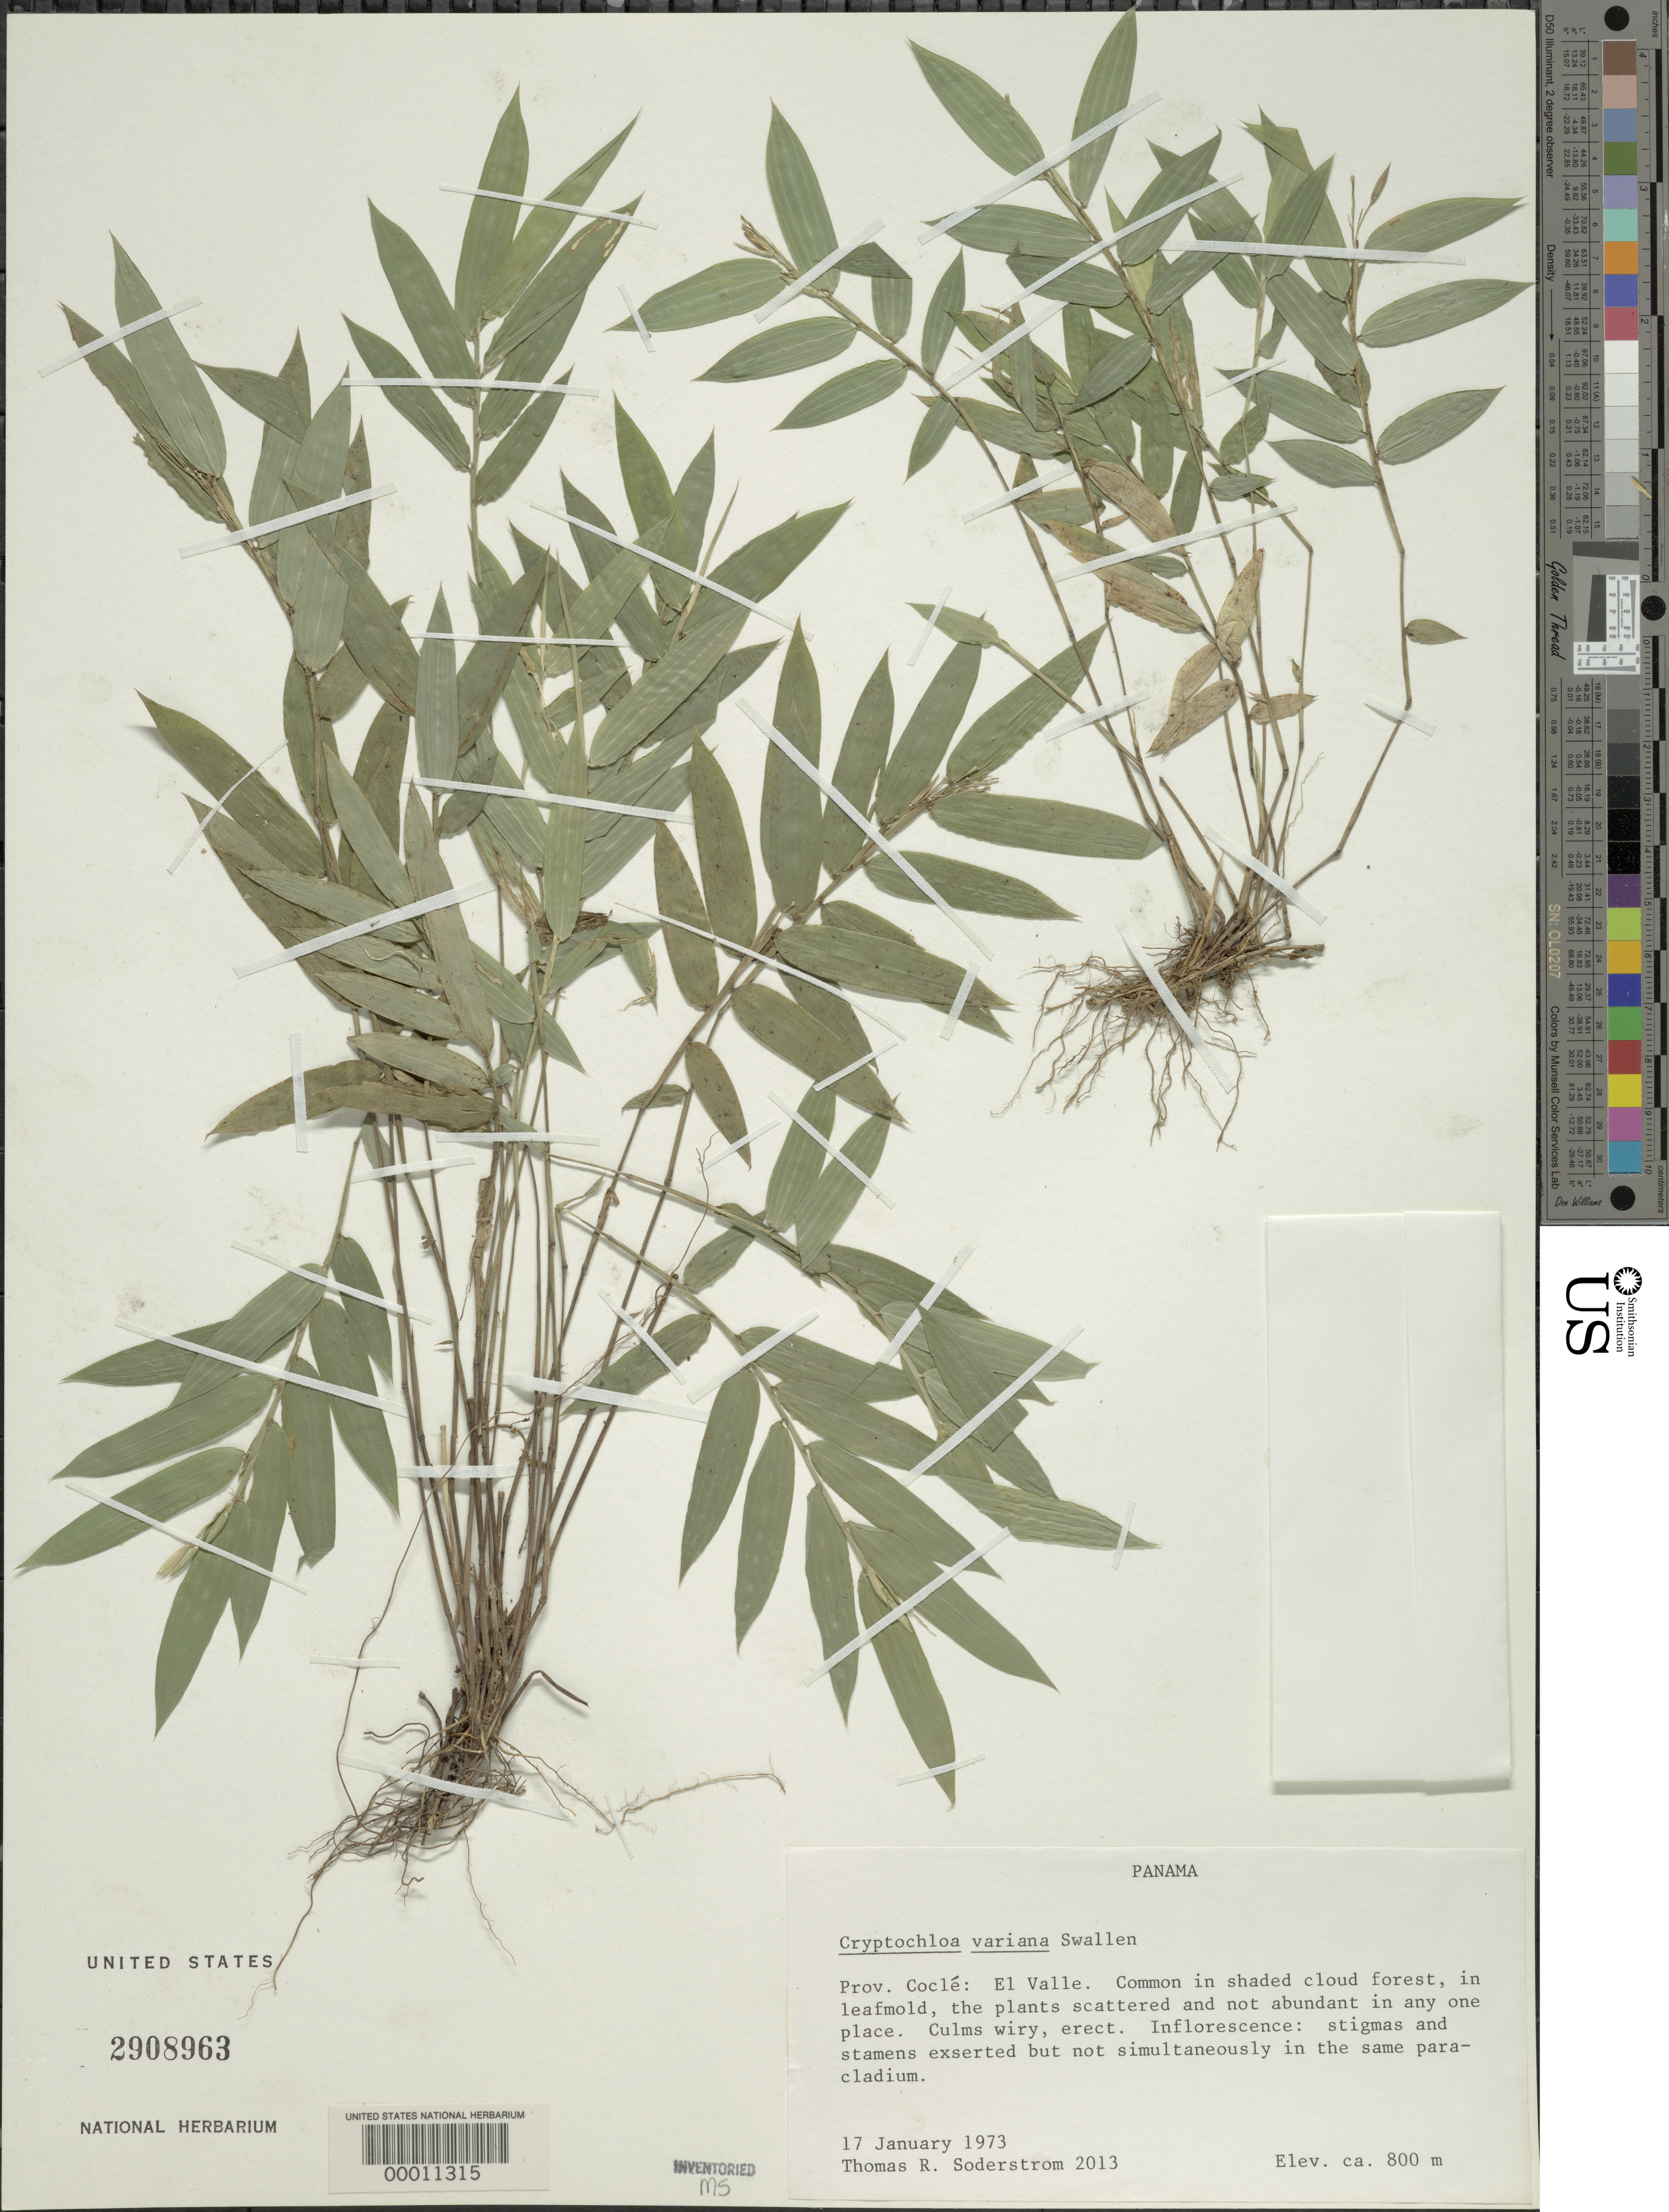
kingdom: Plantae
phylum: Tracheophyta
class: Liliopsida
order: Poales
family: Poaceae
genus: Cryptochloa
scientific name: Cryptochloa variana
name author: Swallen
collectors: T. R. Soderstrom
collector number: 2013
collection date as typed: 17 Jan 1973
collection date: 1973-01-17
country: Panama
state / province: Coclé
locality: El Valle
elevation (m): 800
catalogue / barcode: US 2908963